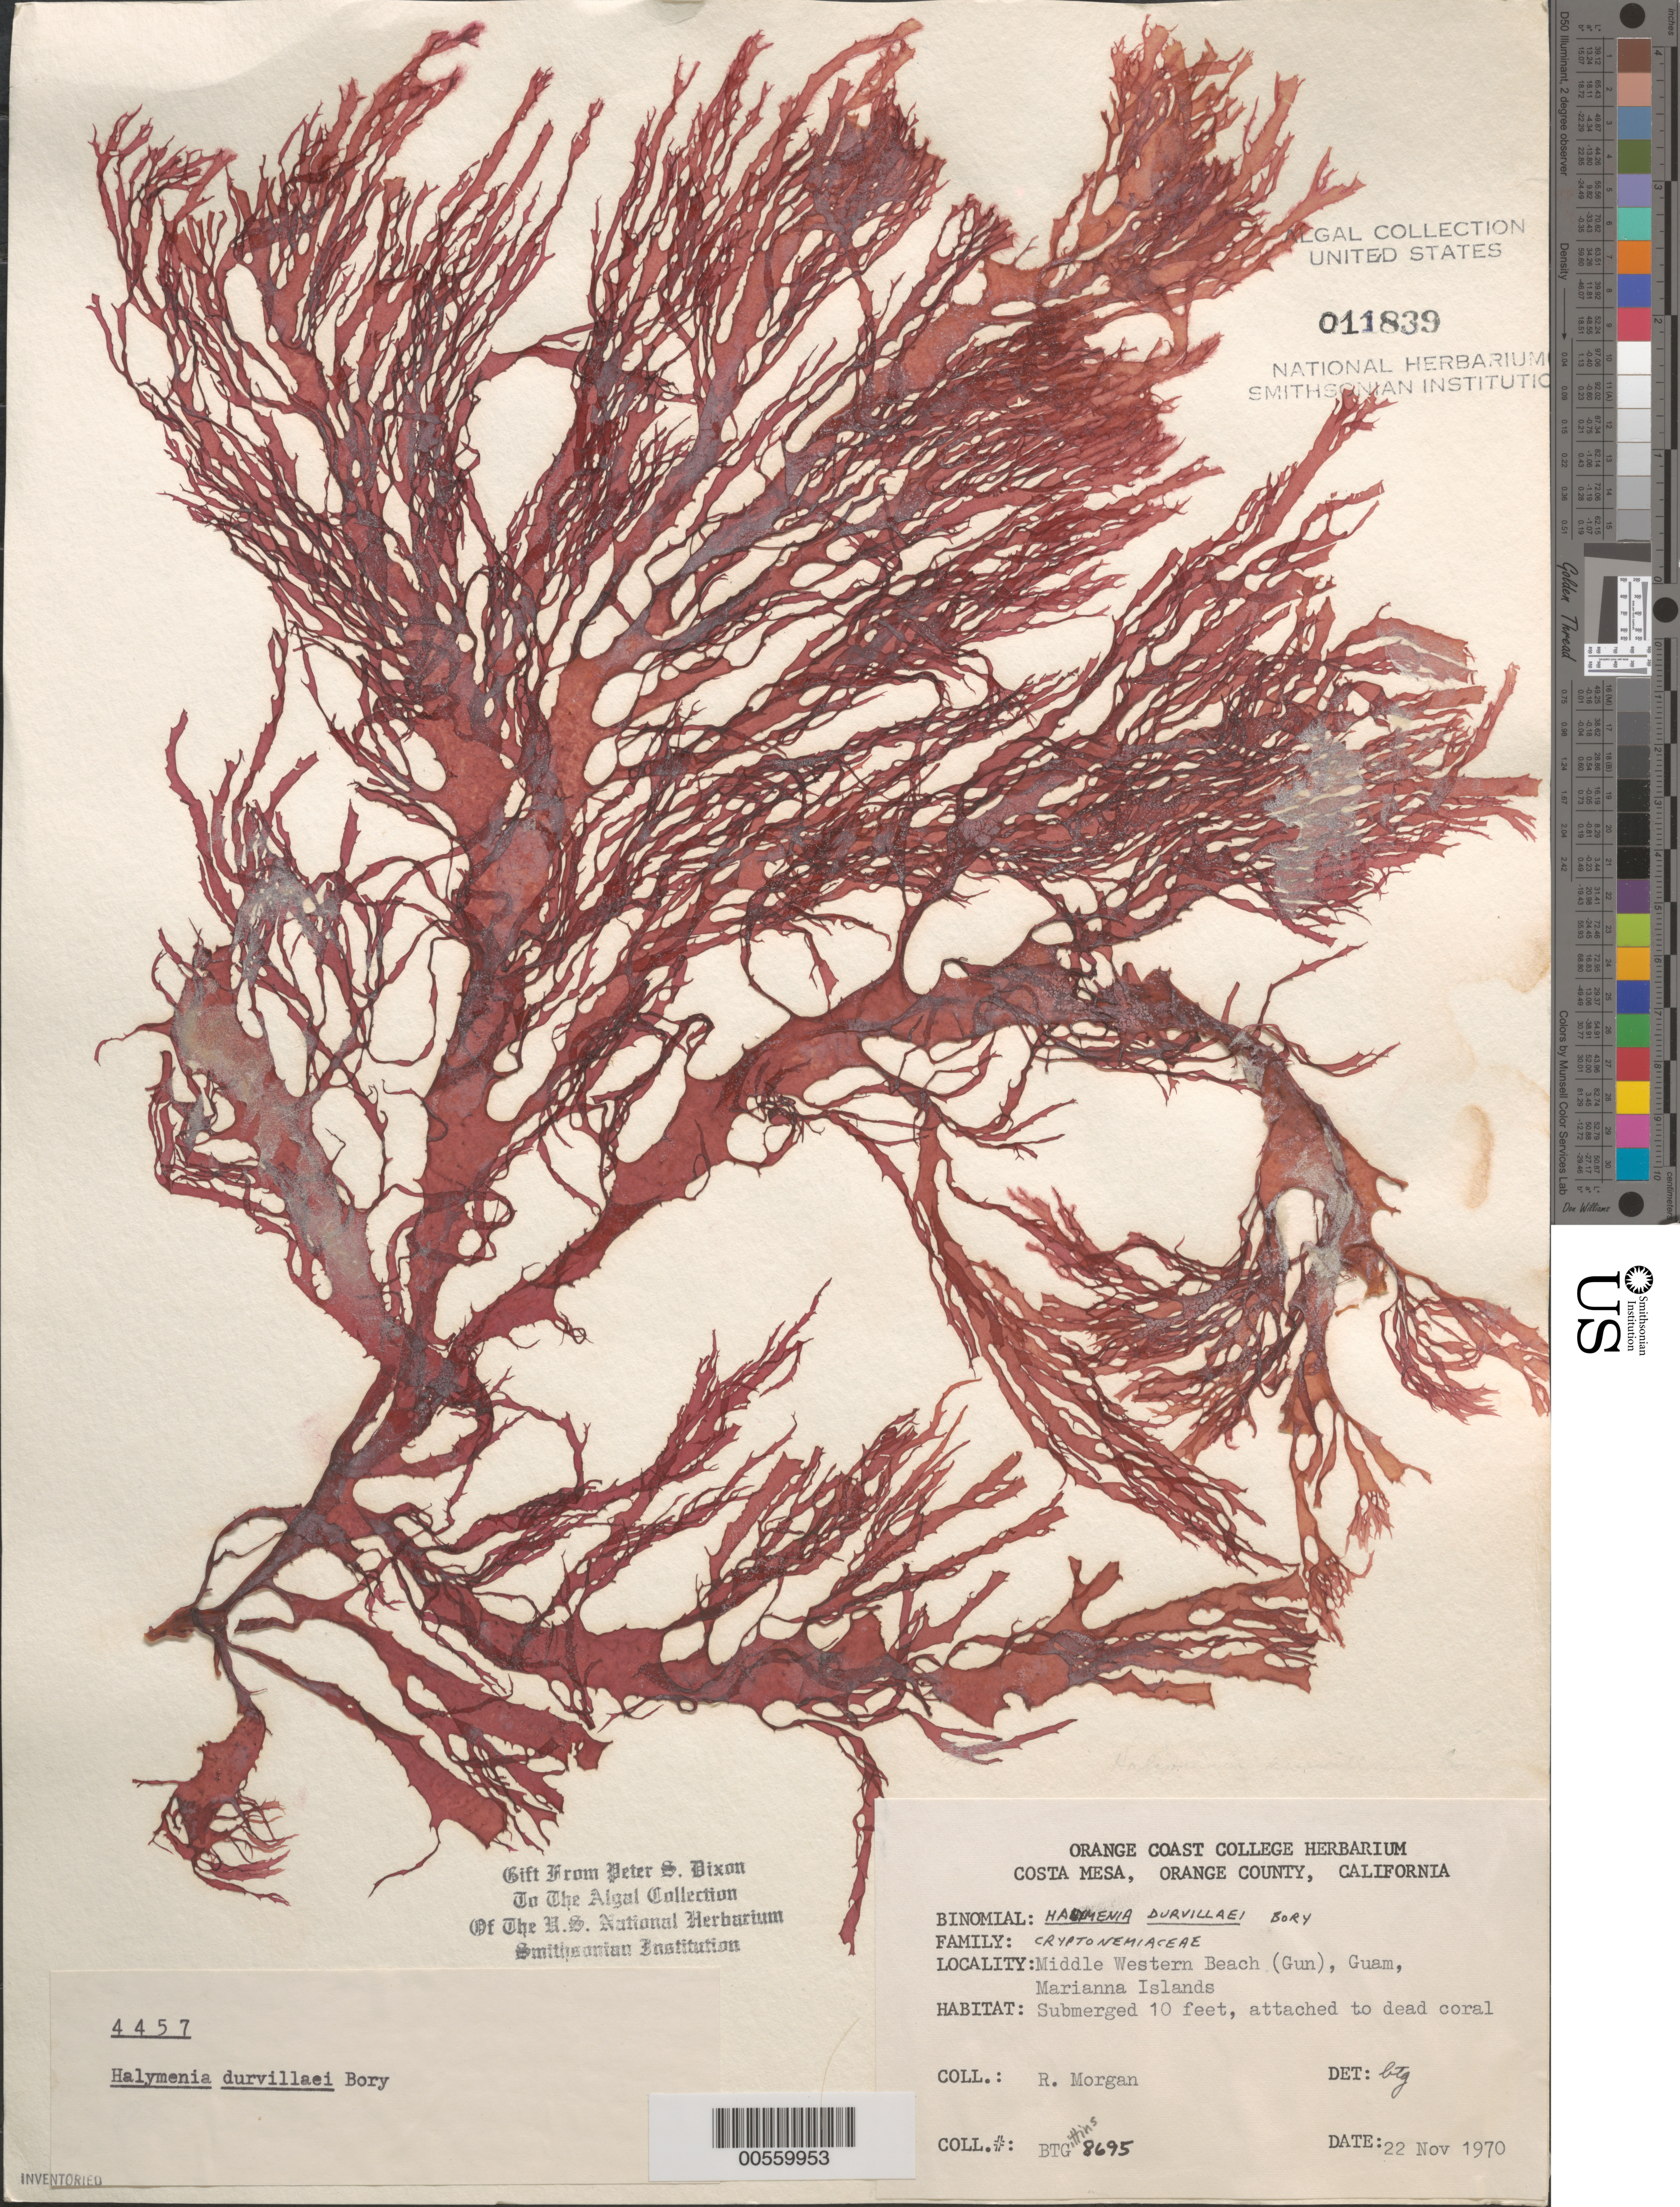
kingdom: Plantae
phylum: Rhodophyta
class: Florideophyceae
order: Halymeniales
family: Halymeniaceae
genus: Halymenia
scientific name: Halymenia durvillaei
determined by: Gittins, B. T.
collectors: R. Morgan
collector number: BTG 8695 & PSD 4457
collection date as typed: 22 Nov 1970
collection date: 1970-11-22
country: Guam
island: Guam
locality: Middle western beach (Gun)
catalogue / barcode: US 11839